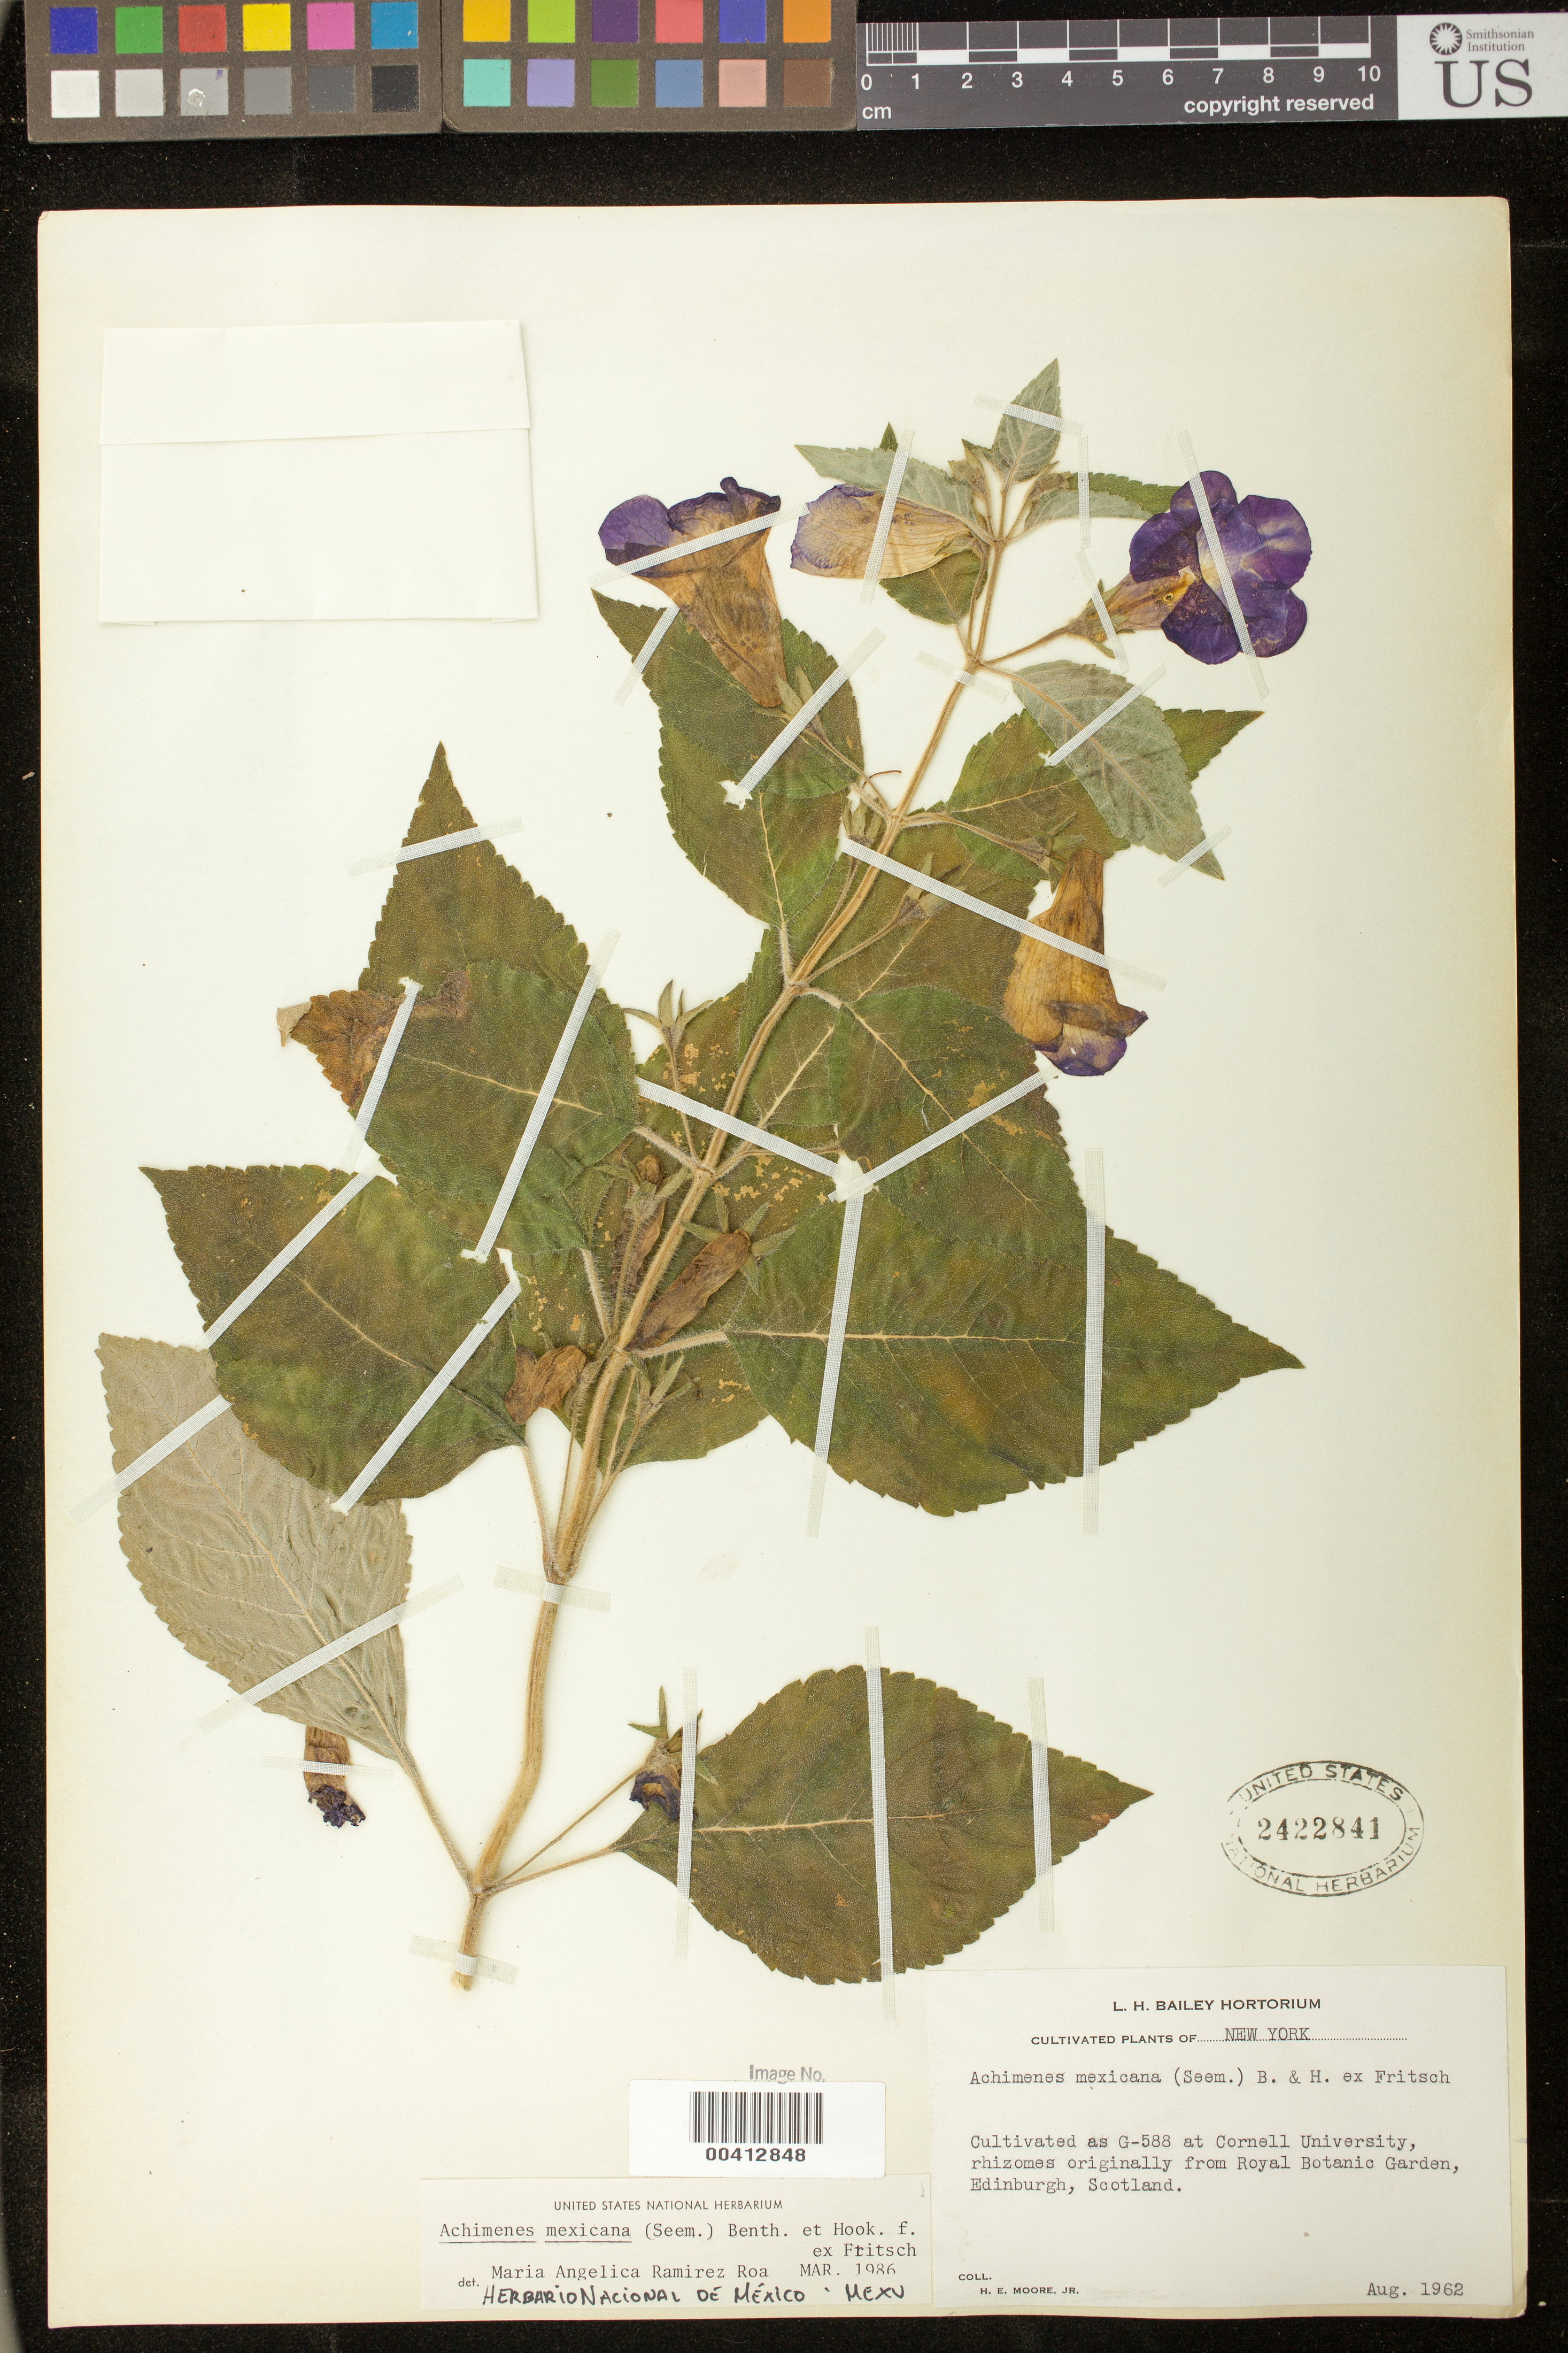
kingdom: Plantae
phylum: Tracheophyta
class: Magnoliopsida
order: Lamiales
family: Gesneriaceae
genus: Achimenes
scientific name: Achimenes mexicana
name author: (Seem.) Benth. & Hook. f. ex Fritsch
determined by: Skog, Laurence E.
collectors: H. E. Moore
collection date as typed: Aug 1962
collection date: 1962-08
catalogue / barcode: US 2422841